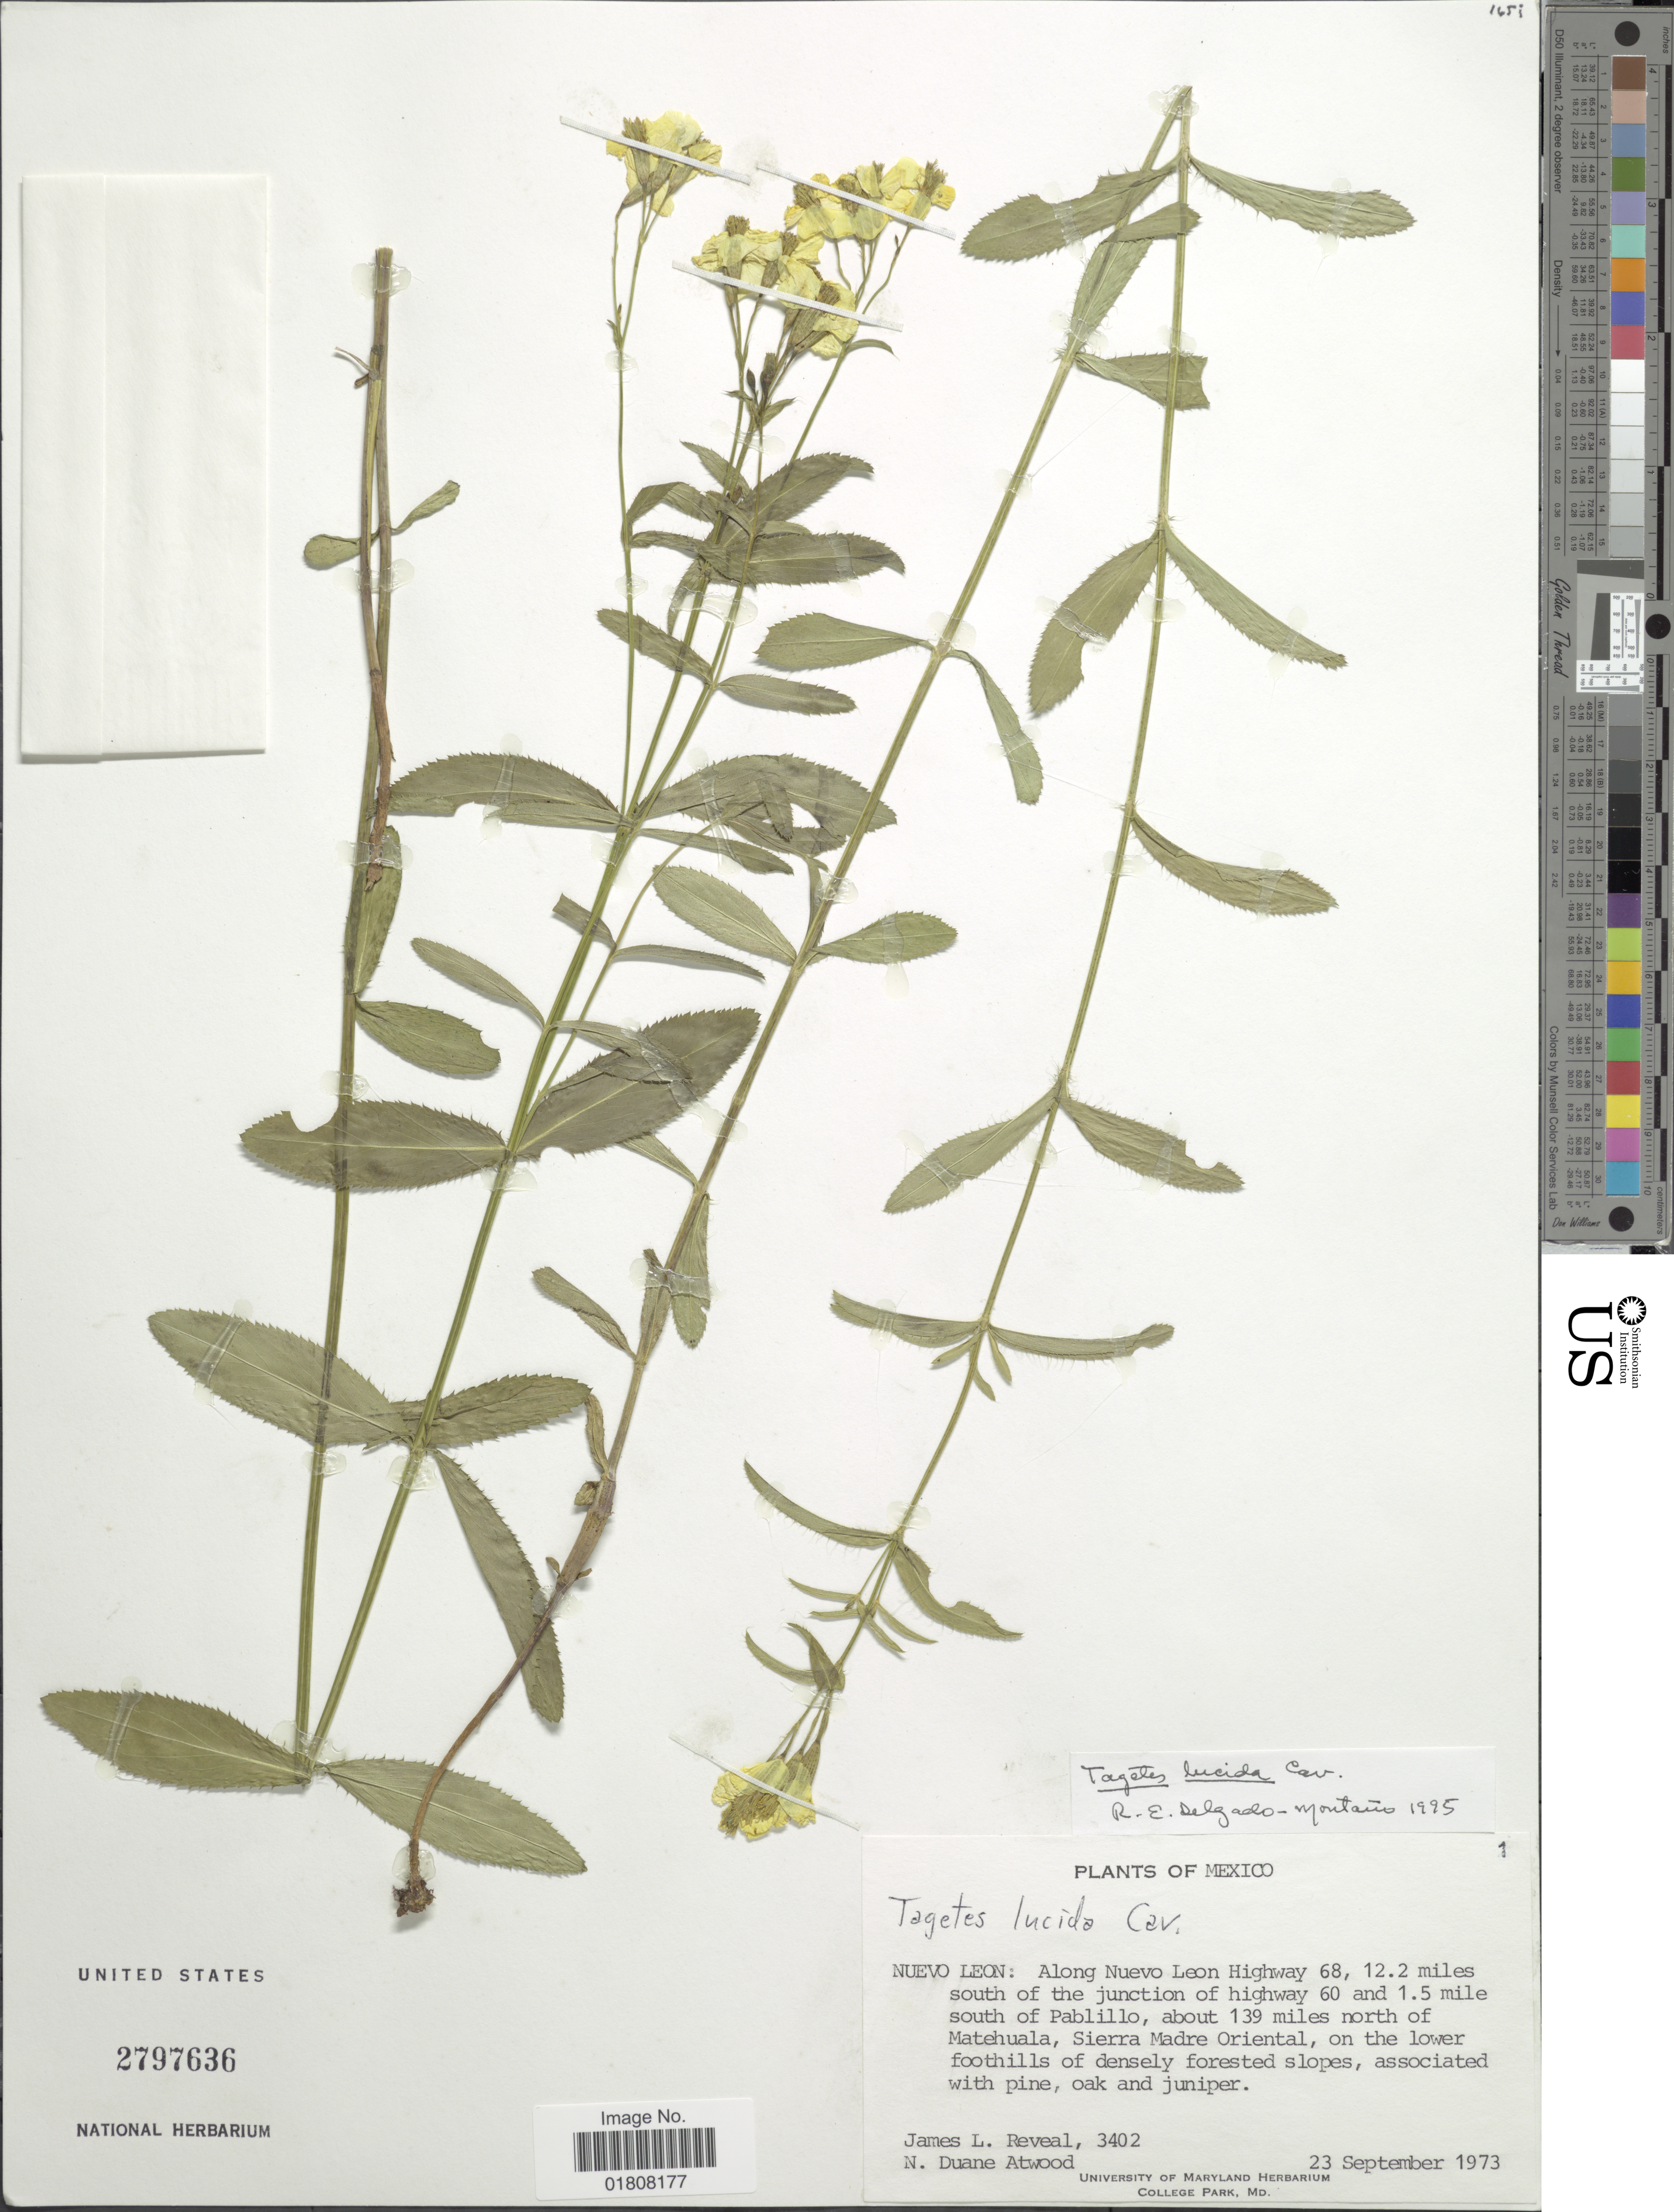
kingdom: Plantae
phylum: Tracheophyta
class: Magnoliopsida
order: Asterales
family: Asteraceae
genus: Tagetes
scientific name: Tagetes lucida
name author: Cav.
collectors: J. L. Reveal & N. Atwood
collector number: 3402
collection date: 1973-09-23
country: Mexico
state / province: Nuevo León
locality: Along Nuevo Leon Highway 68, 12.2 miles south of the junction of highway 60 and1.5 mile south of Pablillo, about 139 miles north of Matehuala, Sierra Madre Oriental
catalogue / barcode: US 2797636